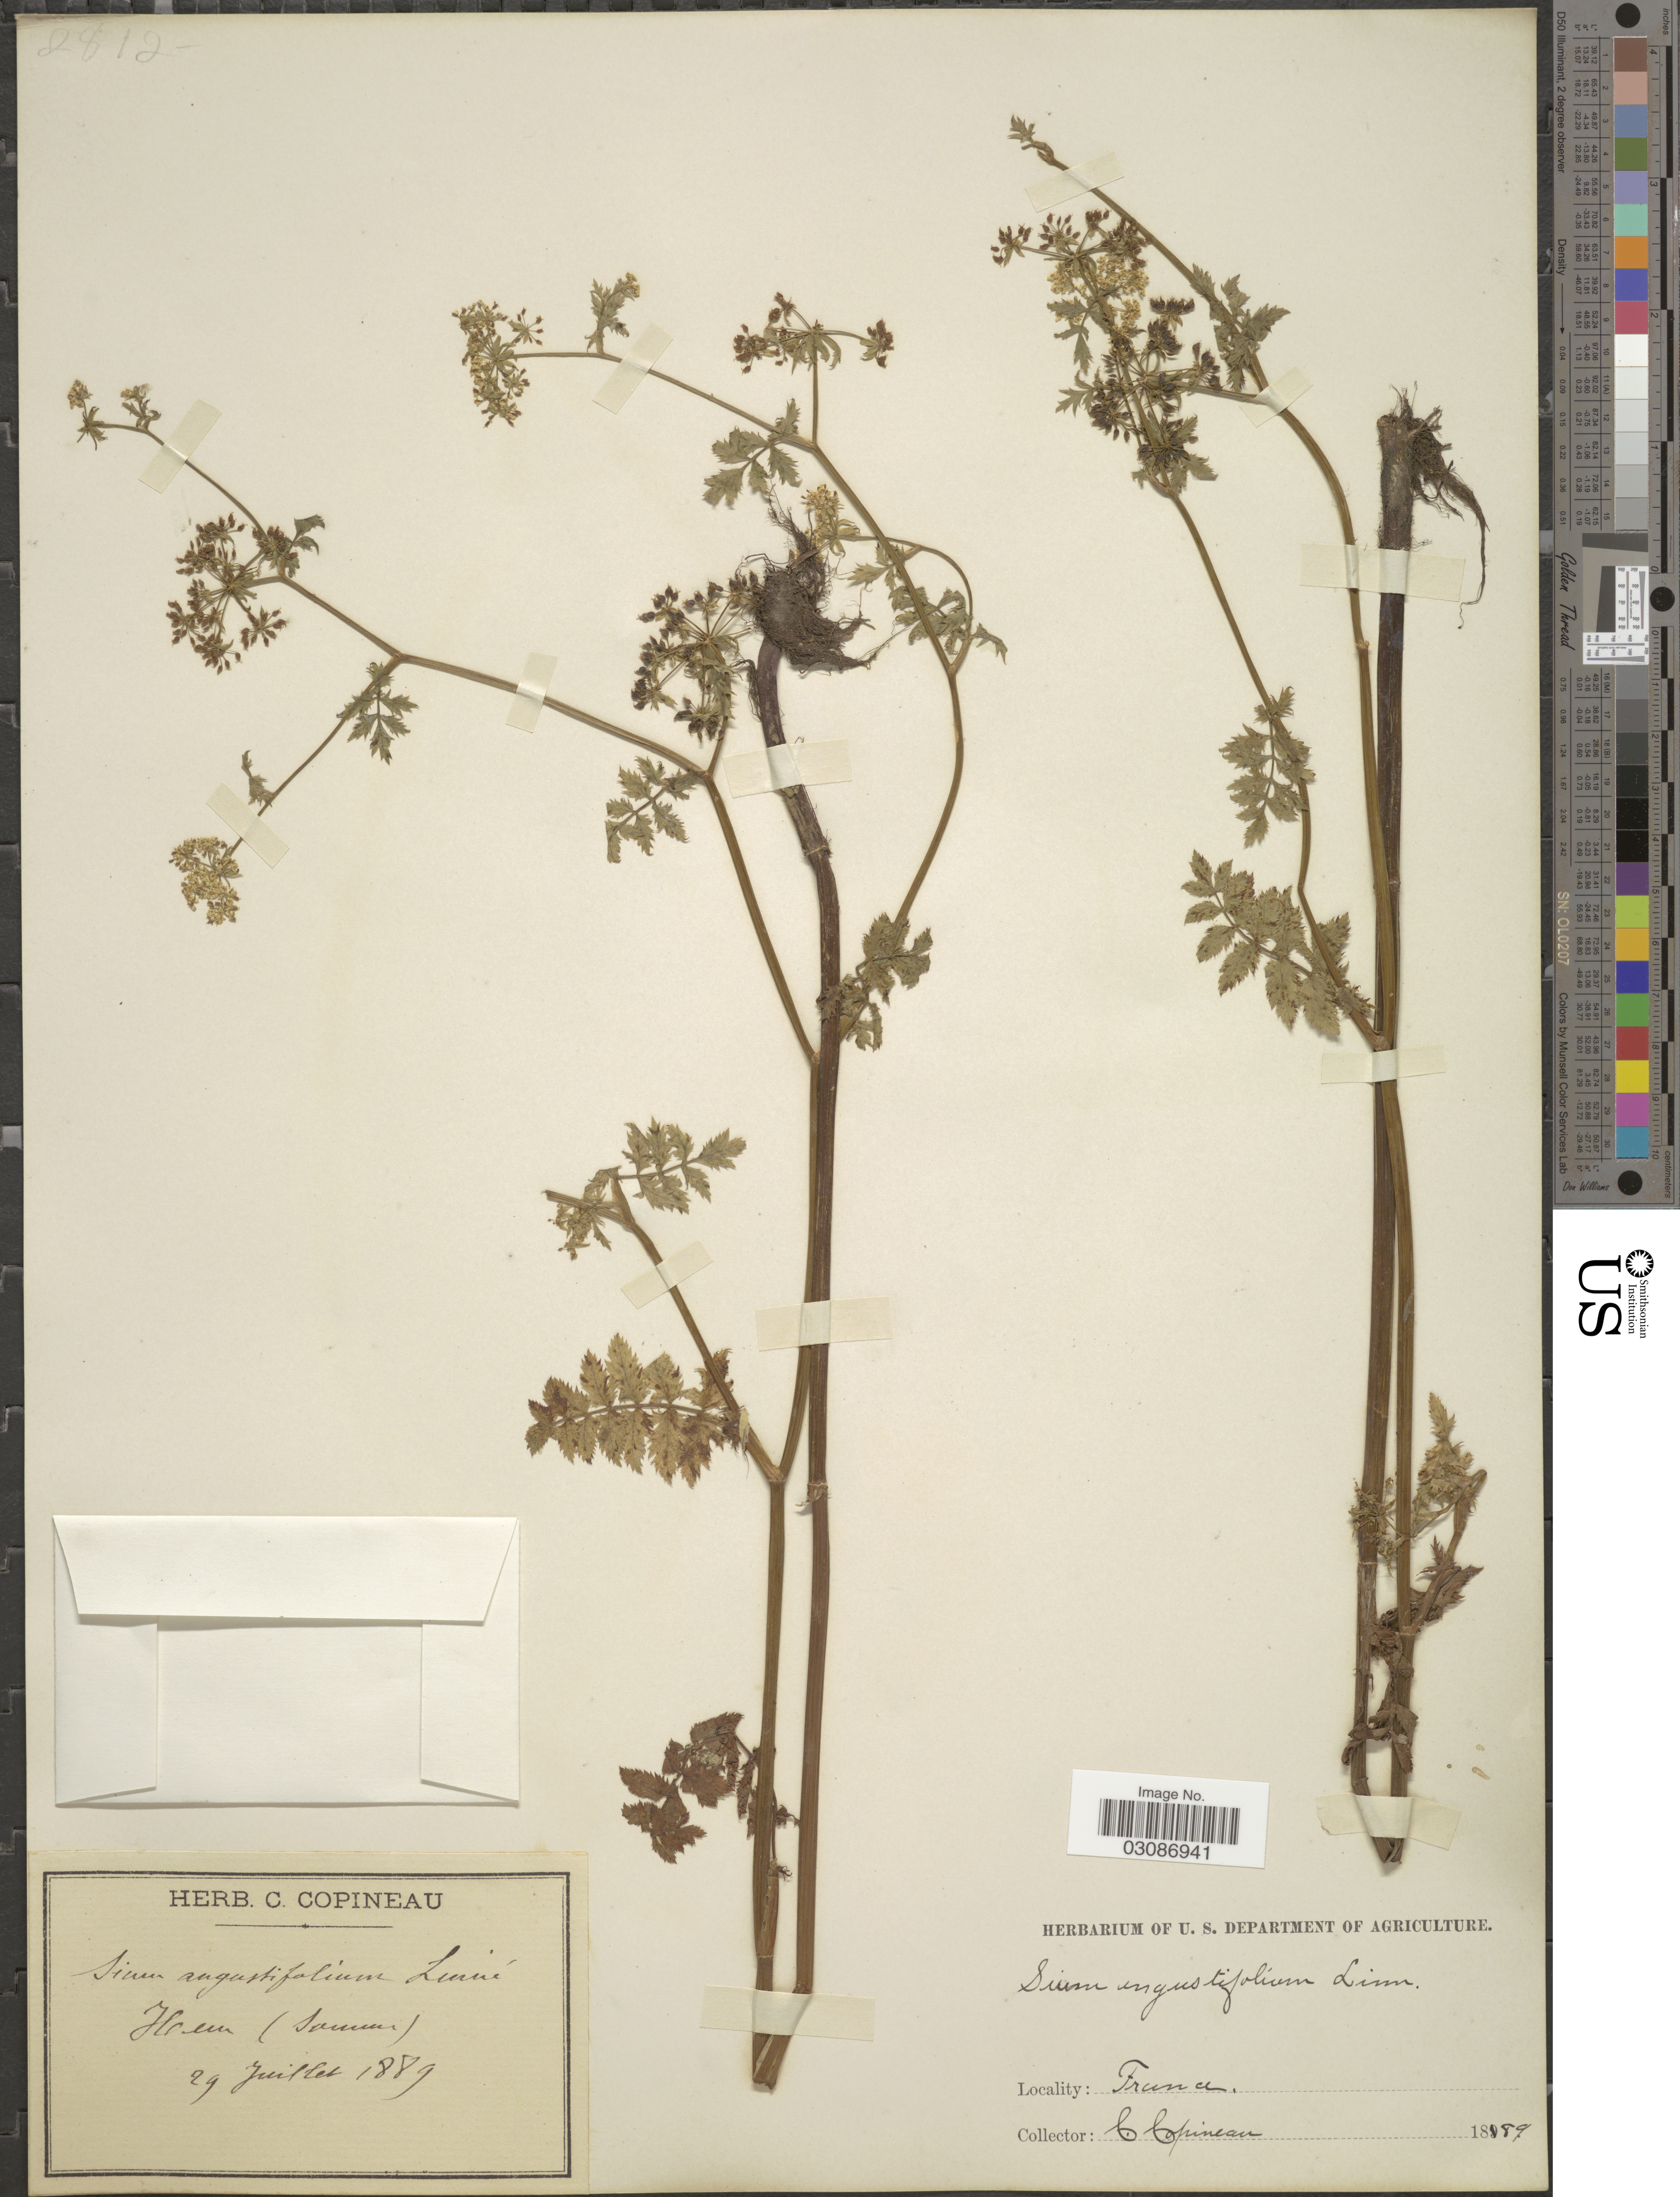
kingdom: Plantae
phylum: Tracheophyta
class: Magnoliopsida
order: Apiales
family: Apiaceae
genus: Berula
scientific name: Berula erecta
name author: (Huds.) Coville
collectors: C. Copineau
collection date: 1889-07-29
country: France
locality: Ham (Somme).